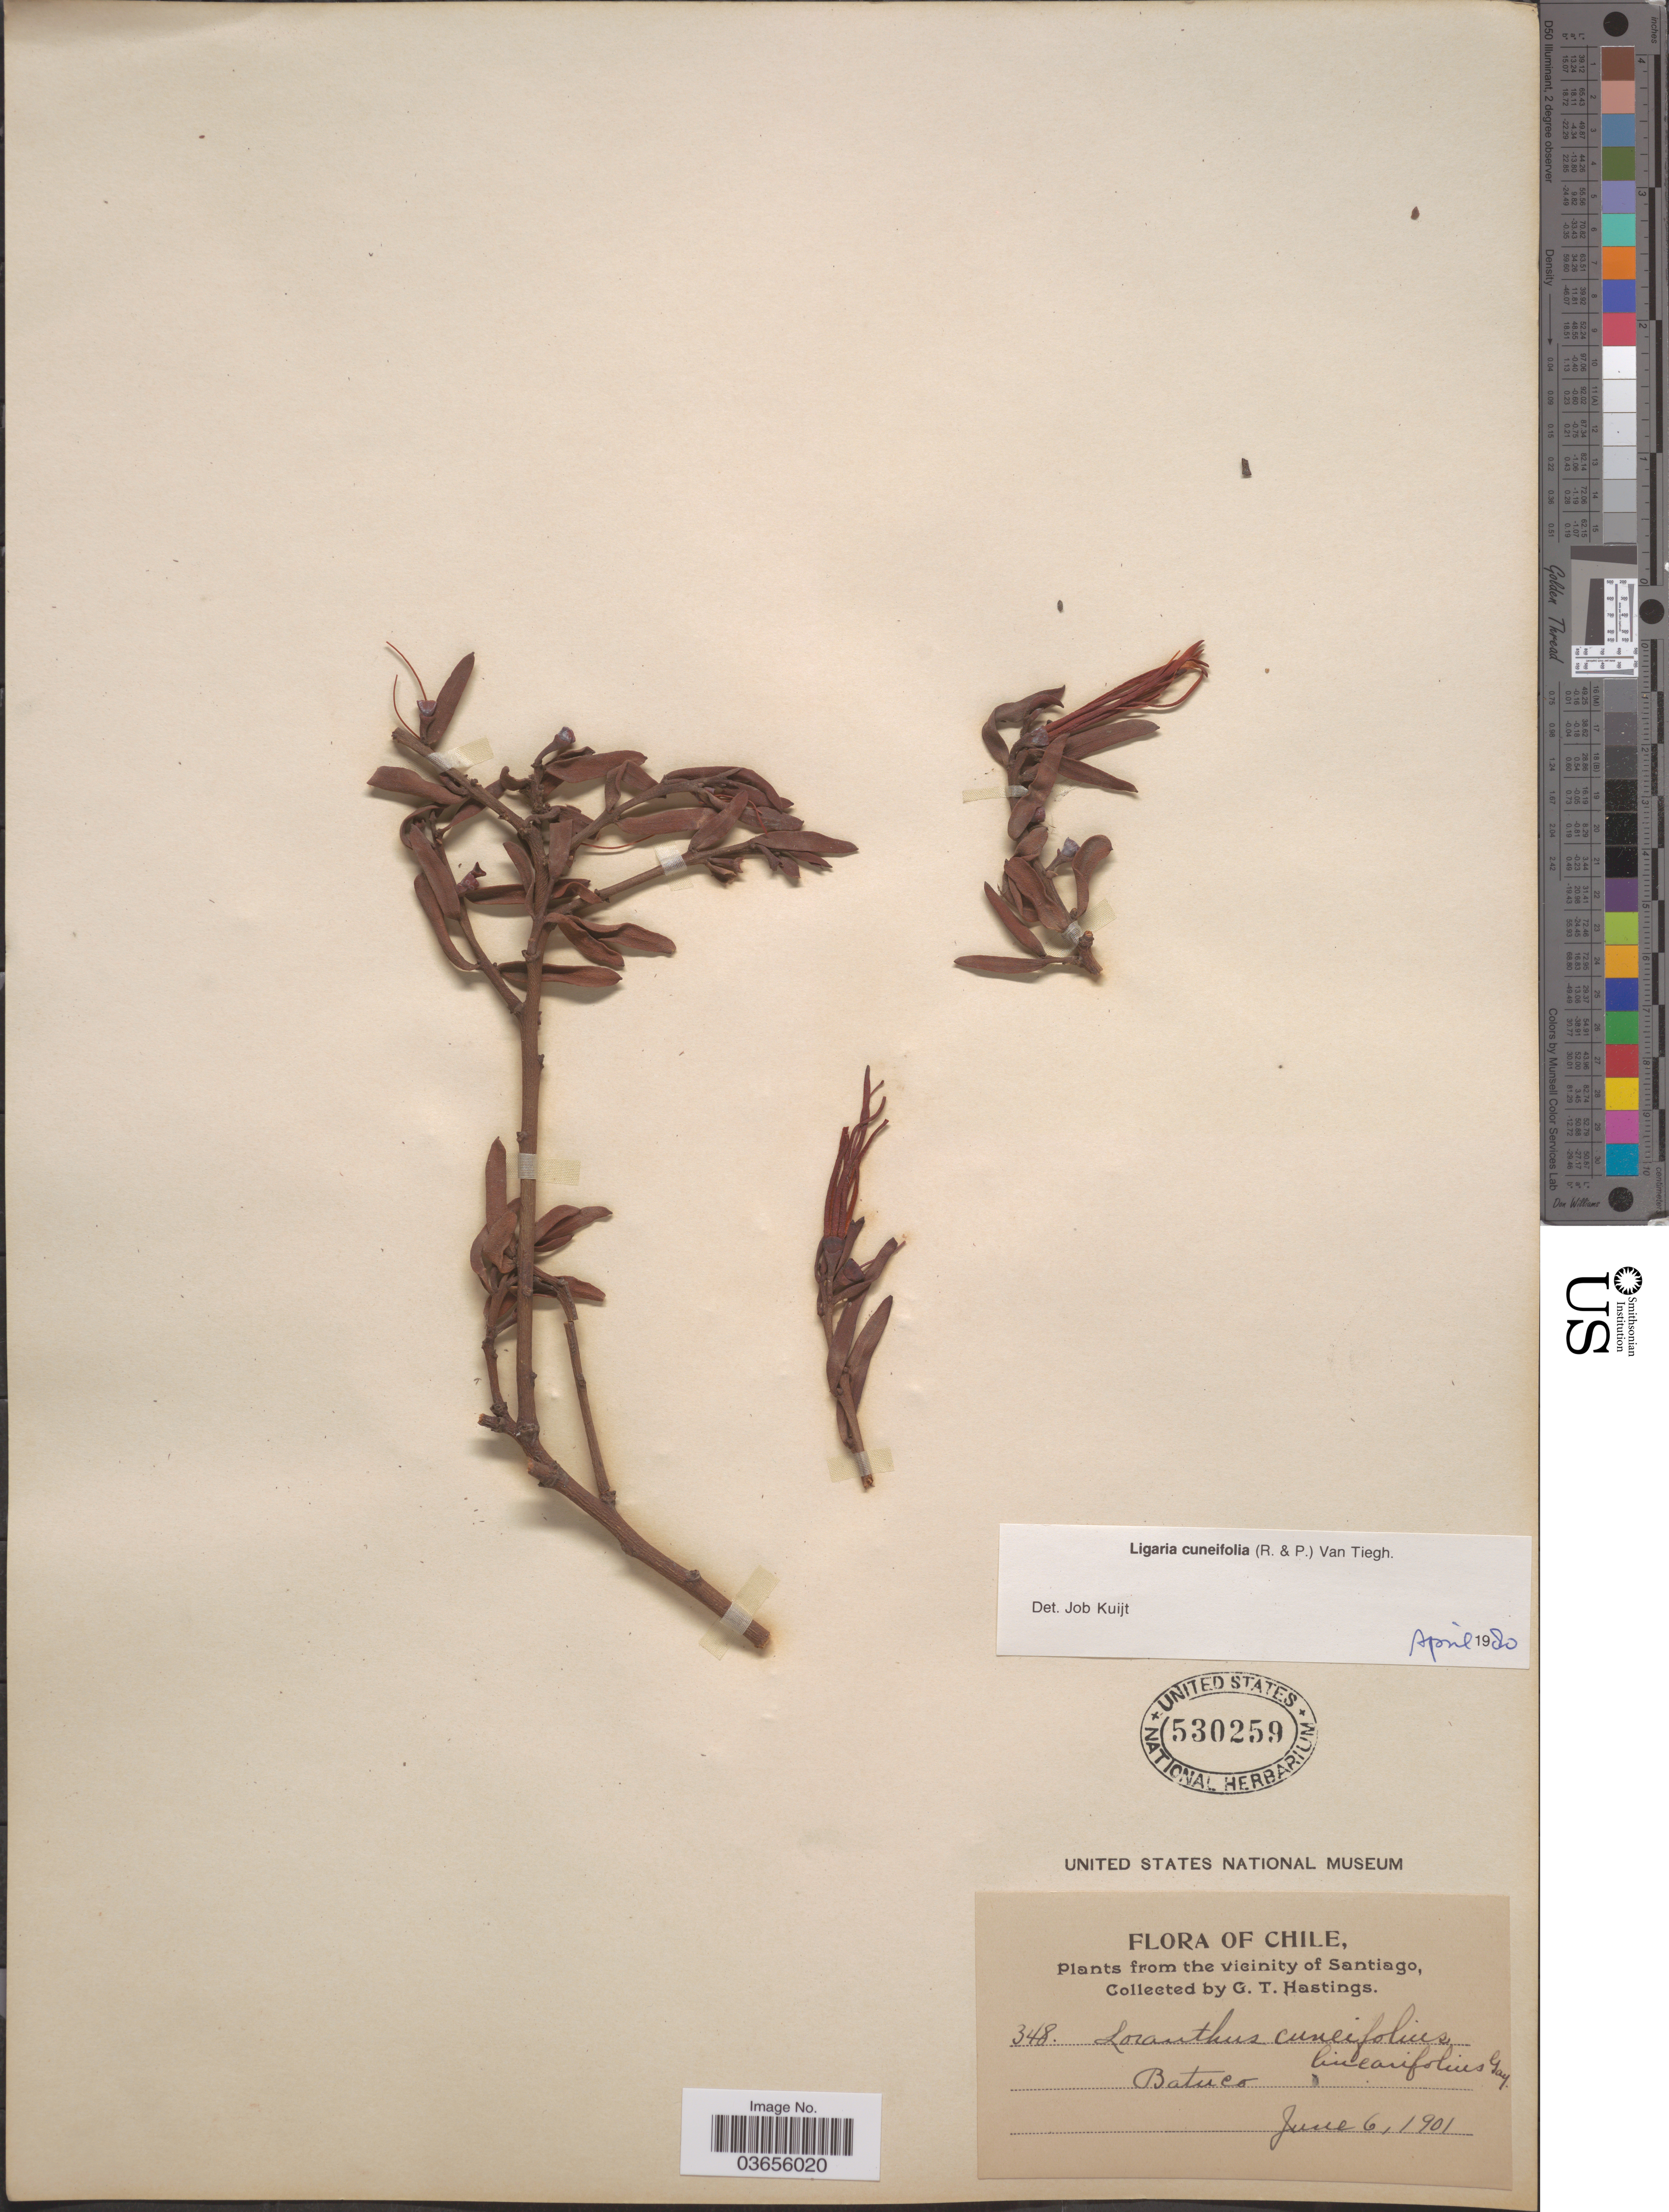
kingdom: Plantae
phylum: Tracheophyta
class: Magnoliopsida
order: Santalales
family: Loranthaceae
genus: Ligaria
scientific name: Ligaria cuneifolia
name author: (Ruiz & Pav.) Tiegh.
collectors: G. Hastings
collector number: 348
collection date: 1901-06-06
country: Chile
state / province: Región Metropolitana (RM)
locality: Vicinity of Santiago. Batuco.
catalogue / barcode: US 530259